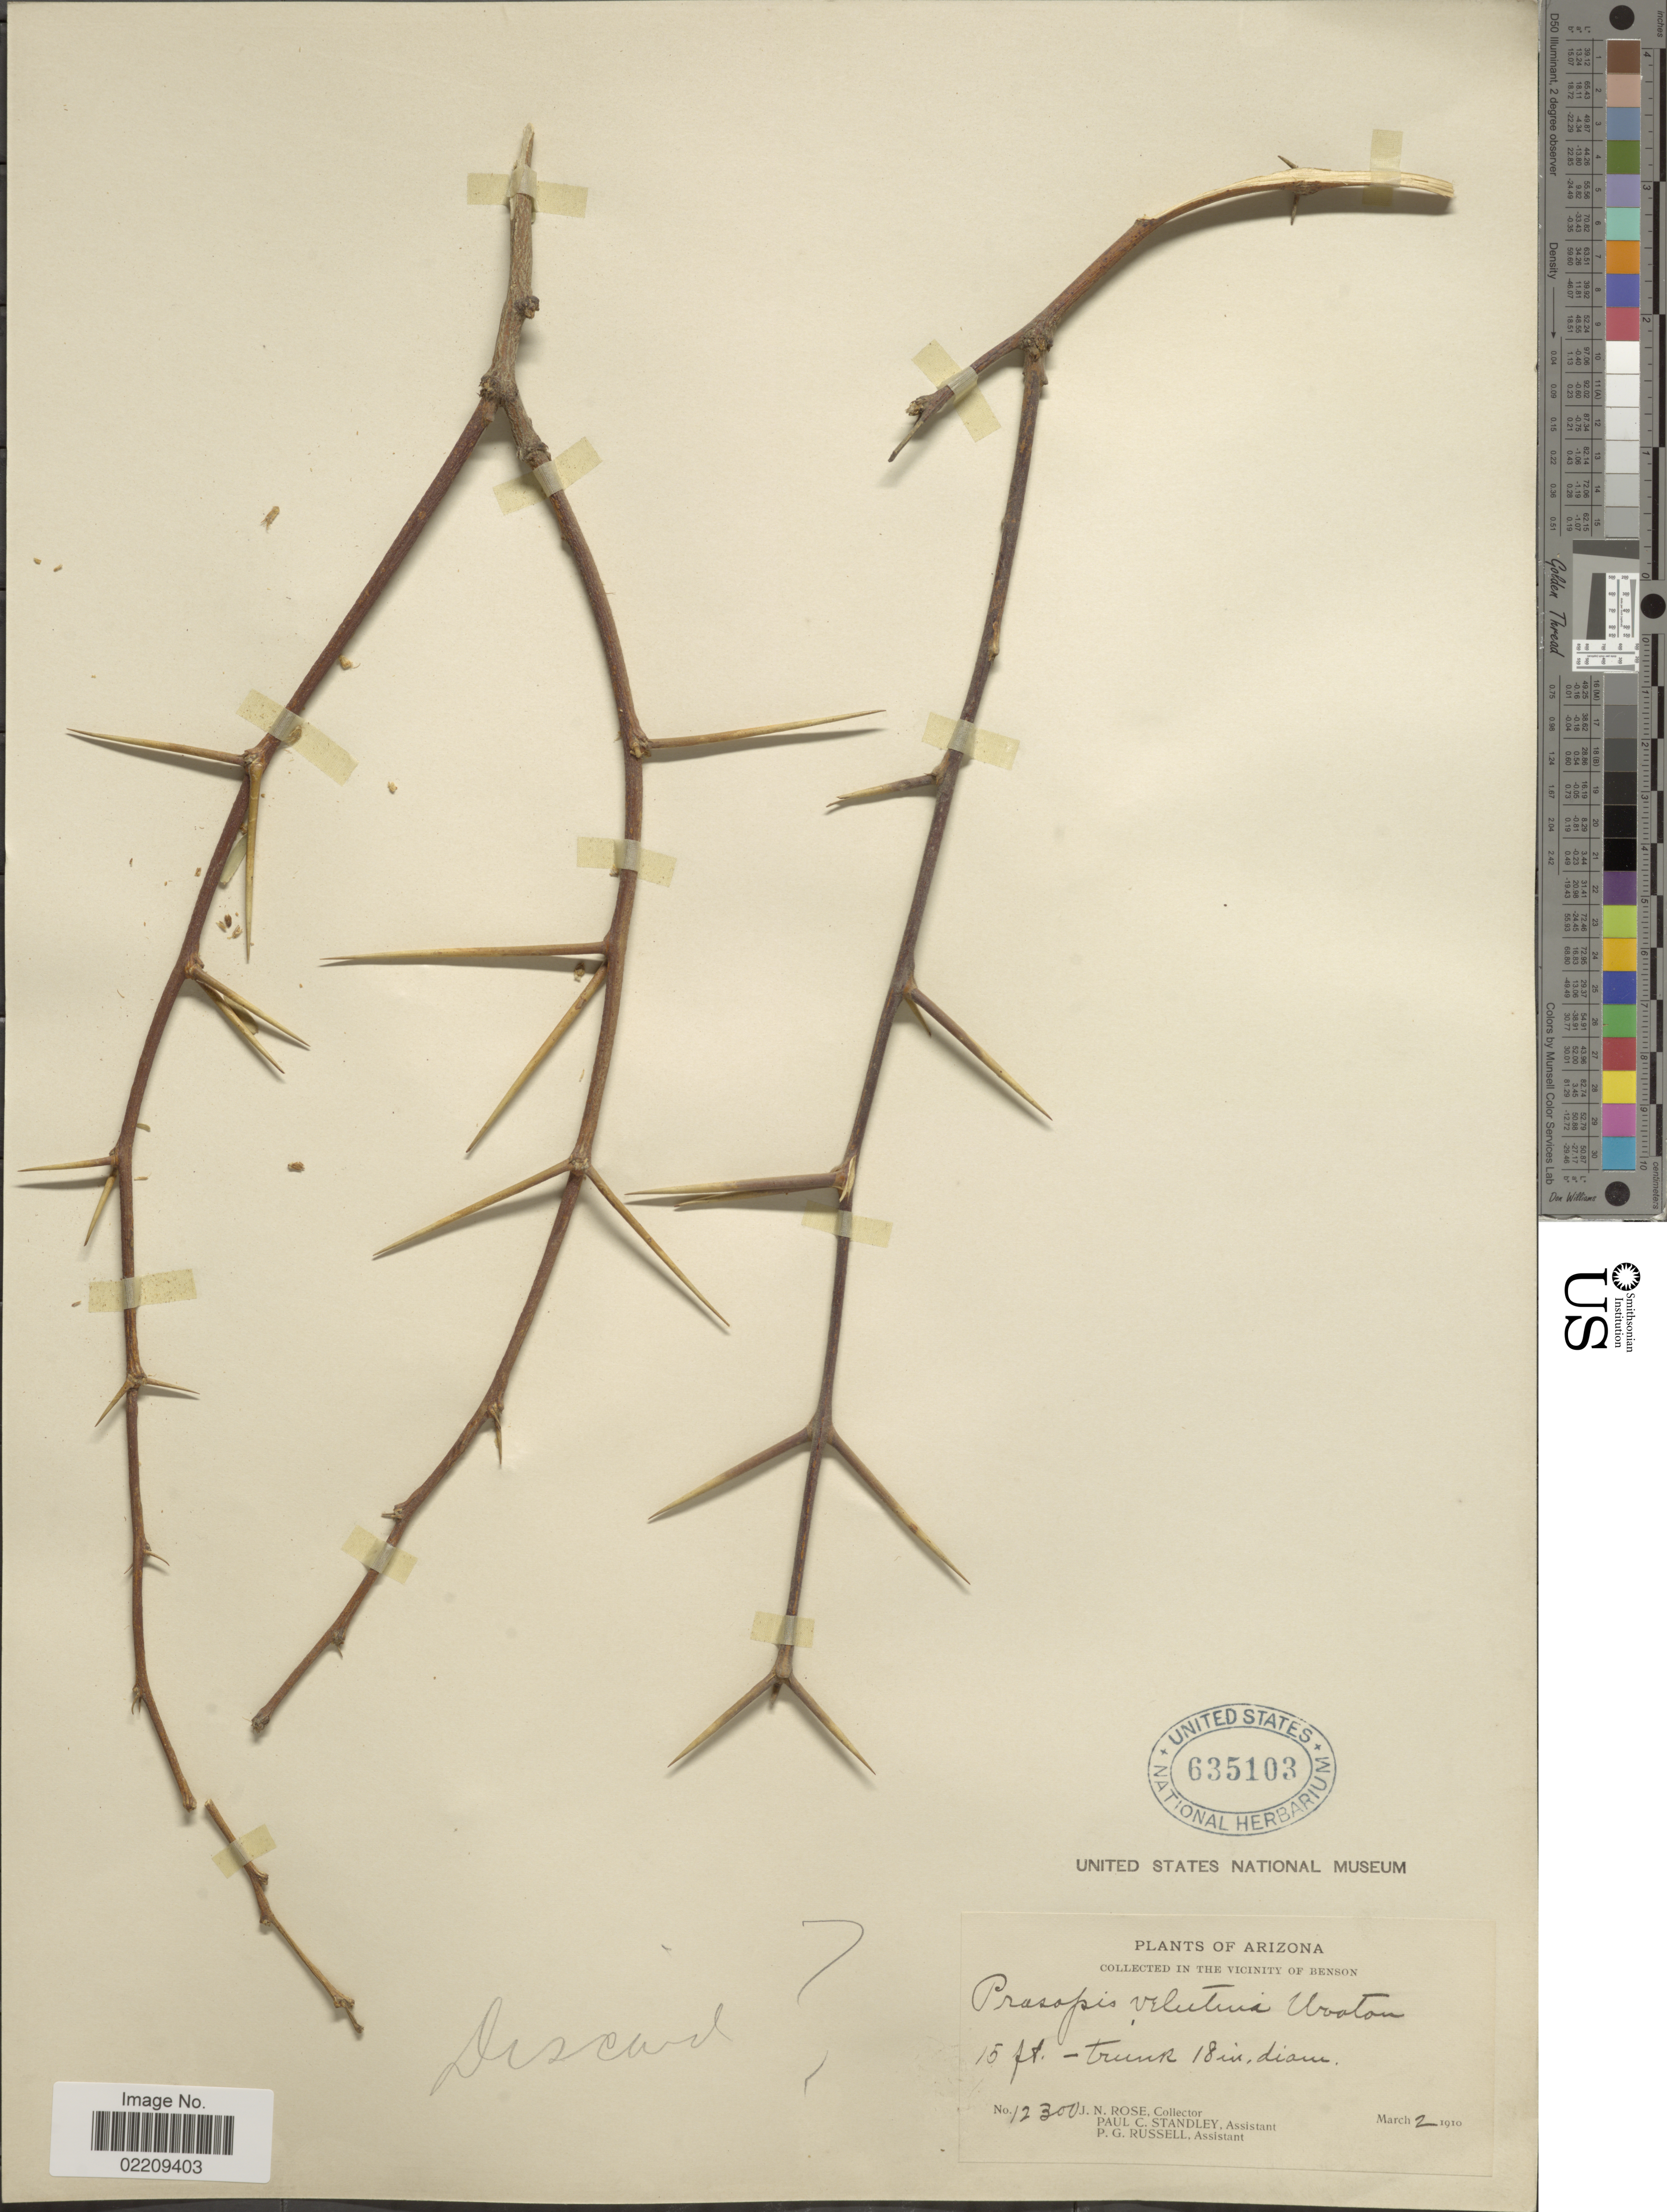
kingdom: Plantae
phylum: Tracheophyta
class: Magnoliopsida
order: Fabales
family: Fabaceae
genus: Neltuma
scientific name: Neltuma velutina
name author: (Wooton) Britton & Rose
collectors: J. N. Rose, P. C. Standley & P. G. Russell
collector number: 12300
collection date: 1910-03-02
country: United States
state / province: Arizona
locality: In the vicinity of Tucson.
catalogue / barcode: US 635103